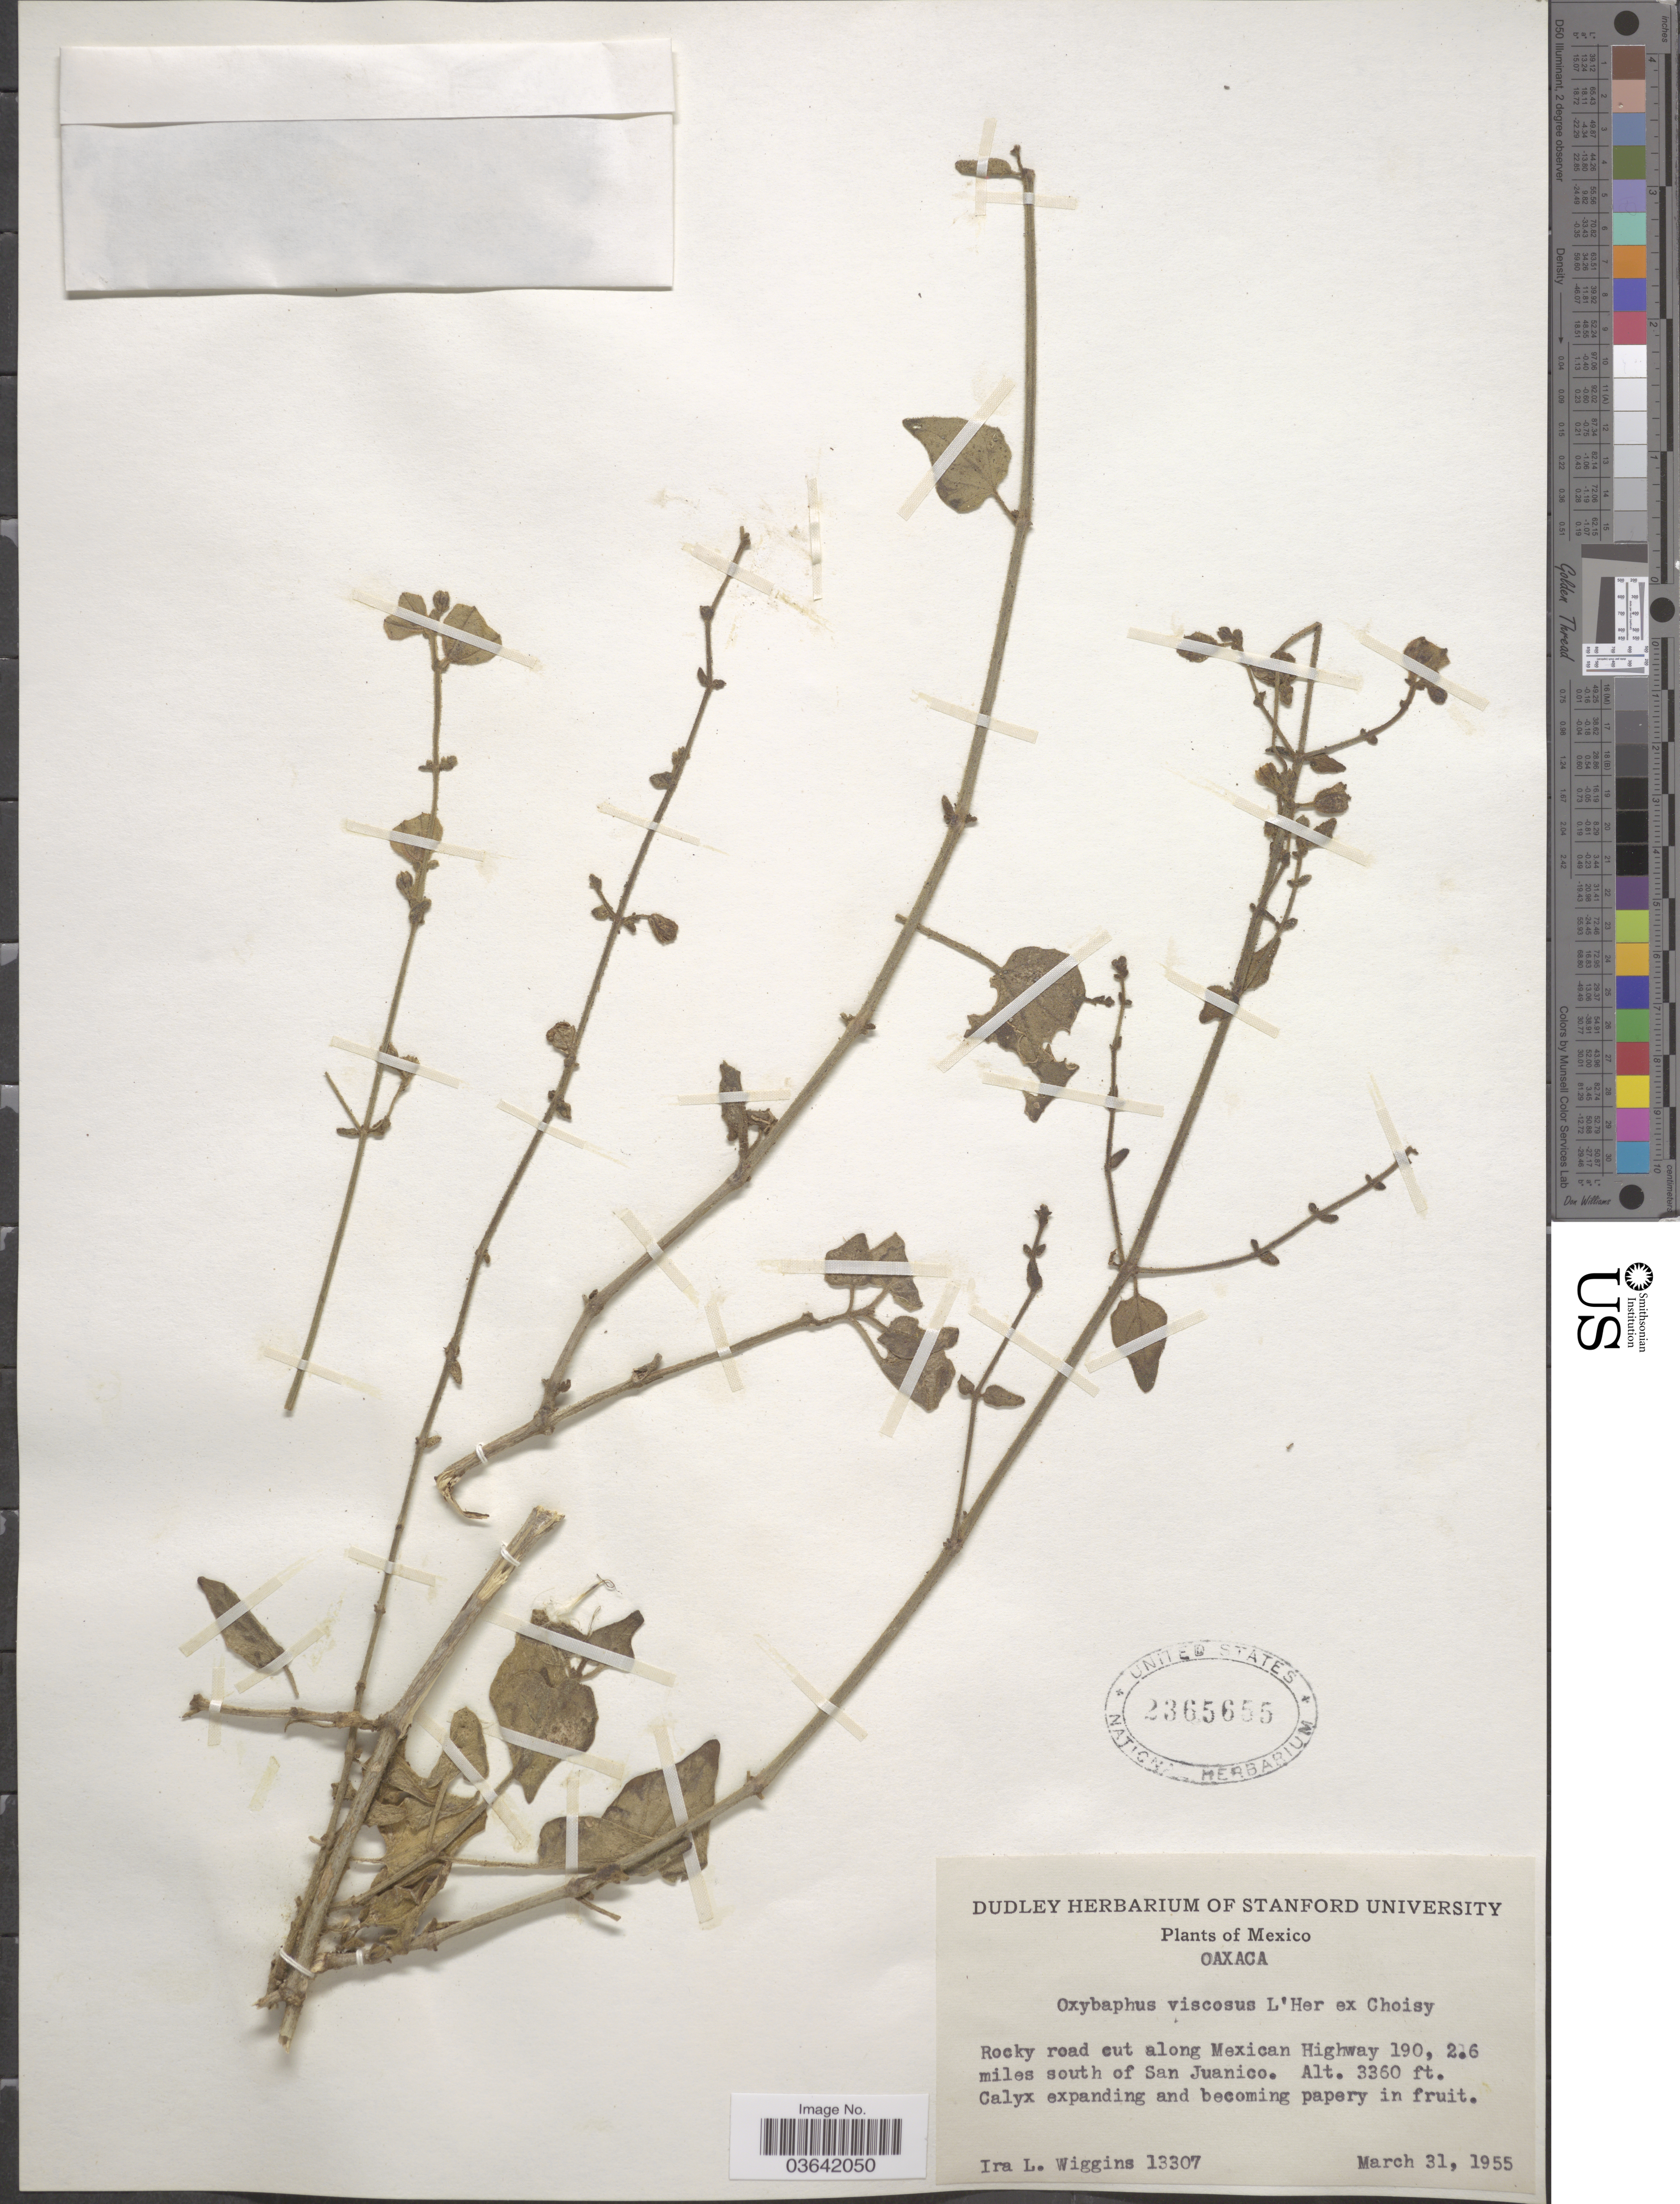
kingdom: Plantae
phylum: Tracheophyta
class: Magnoliopsida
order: Caryophyllales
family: Nyctaginaceae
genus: Mirabilis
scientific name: Mirabilis viscosa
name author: Cav.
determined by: Strong, Mark T., (BOT), Smithsonian Institution - National Museum of Natural History (UNITED STATES)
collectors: I. L. Wiggins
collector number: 13307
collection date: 1955-03-31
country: Mexico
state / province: Oaxaca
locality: Rocky road cut along Mexican Highway 190, 2.6 miles south of San Juancito.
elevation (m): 1024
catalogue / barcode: US 2365655